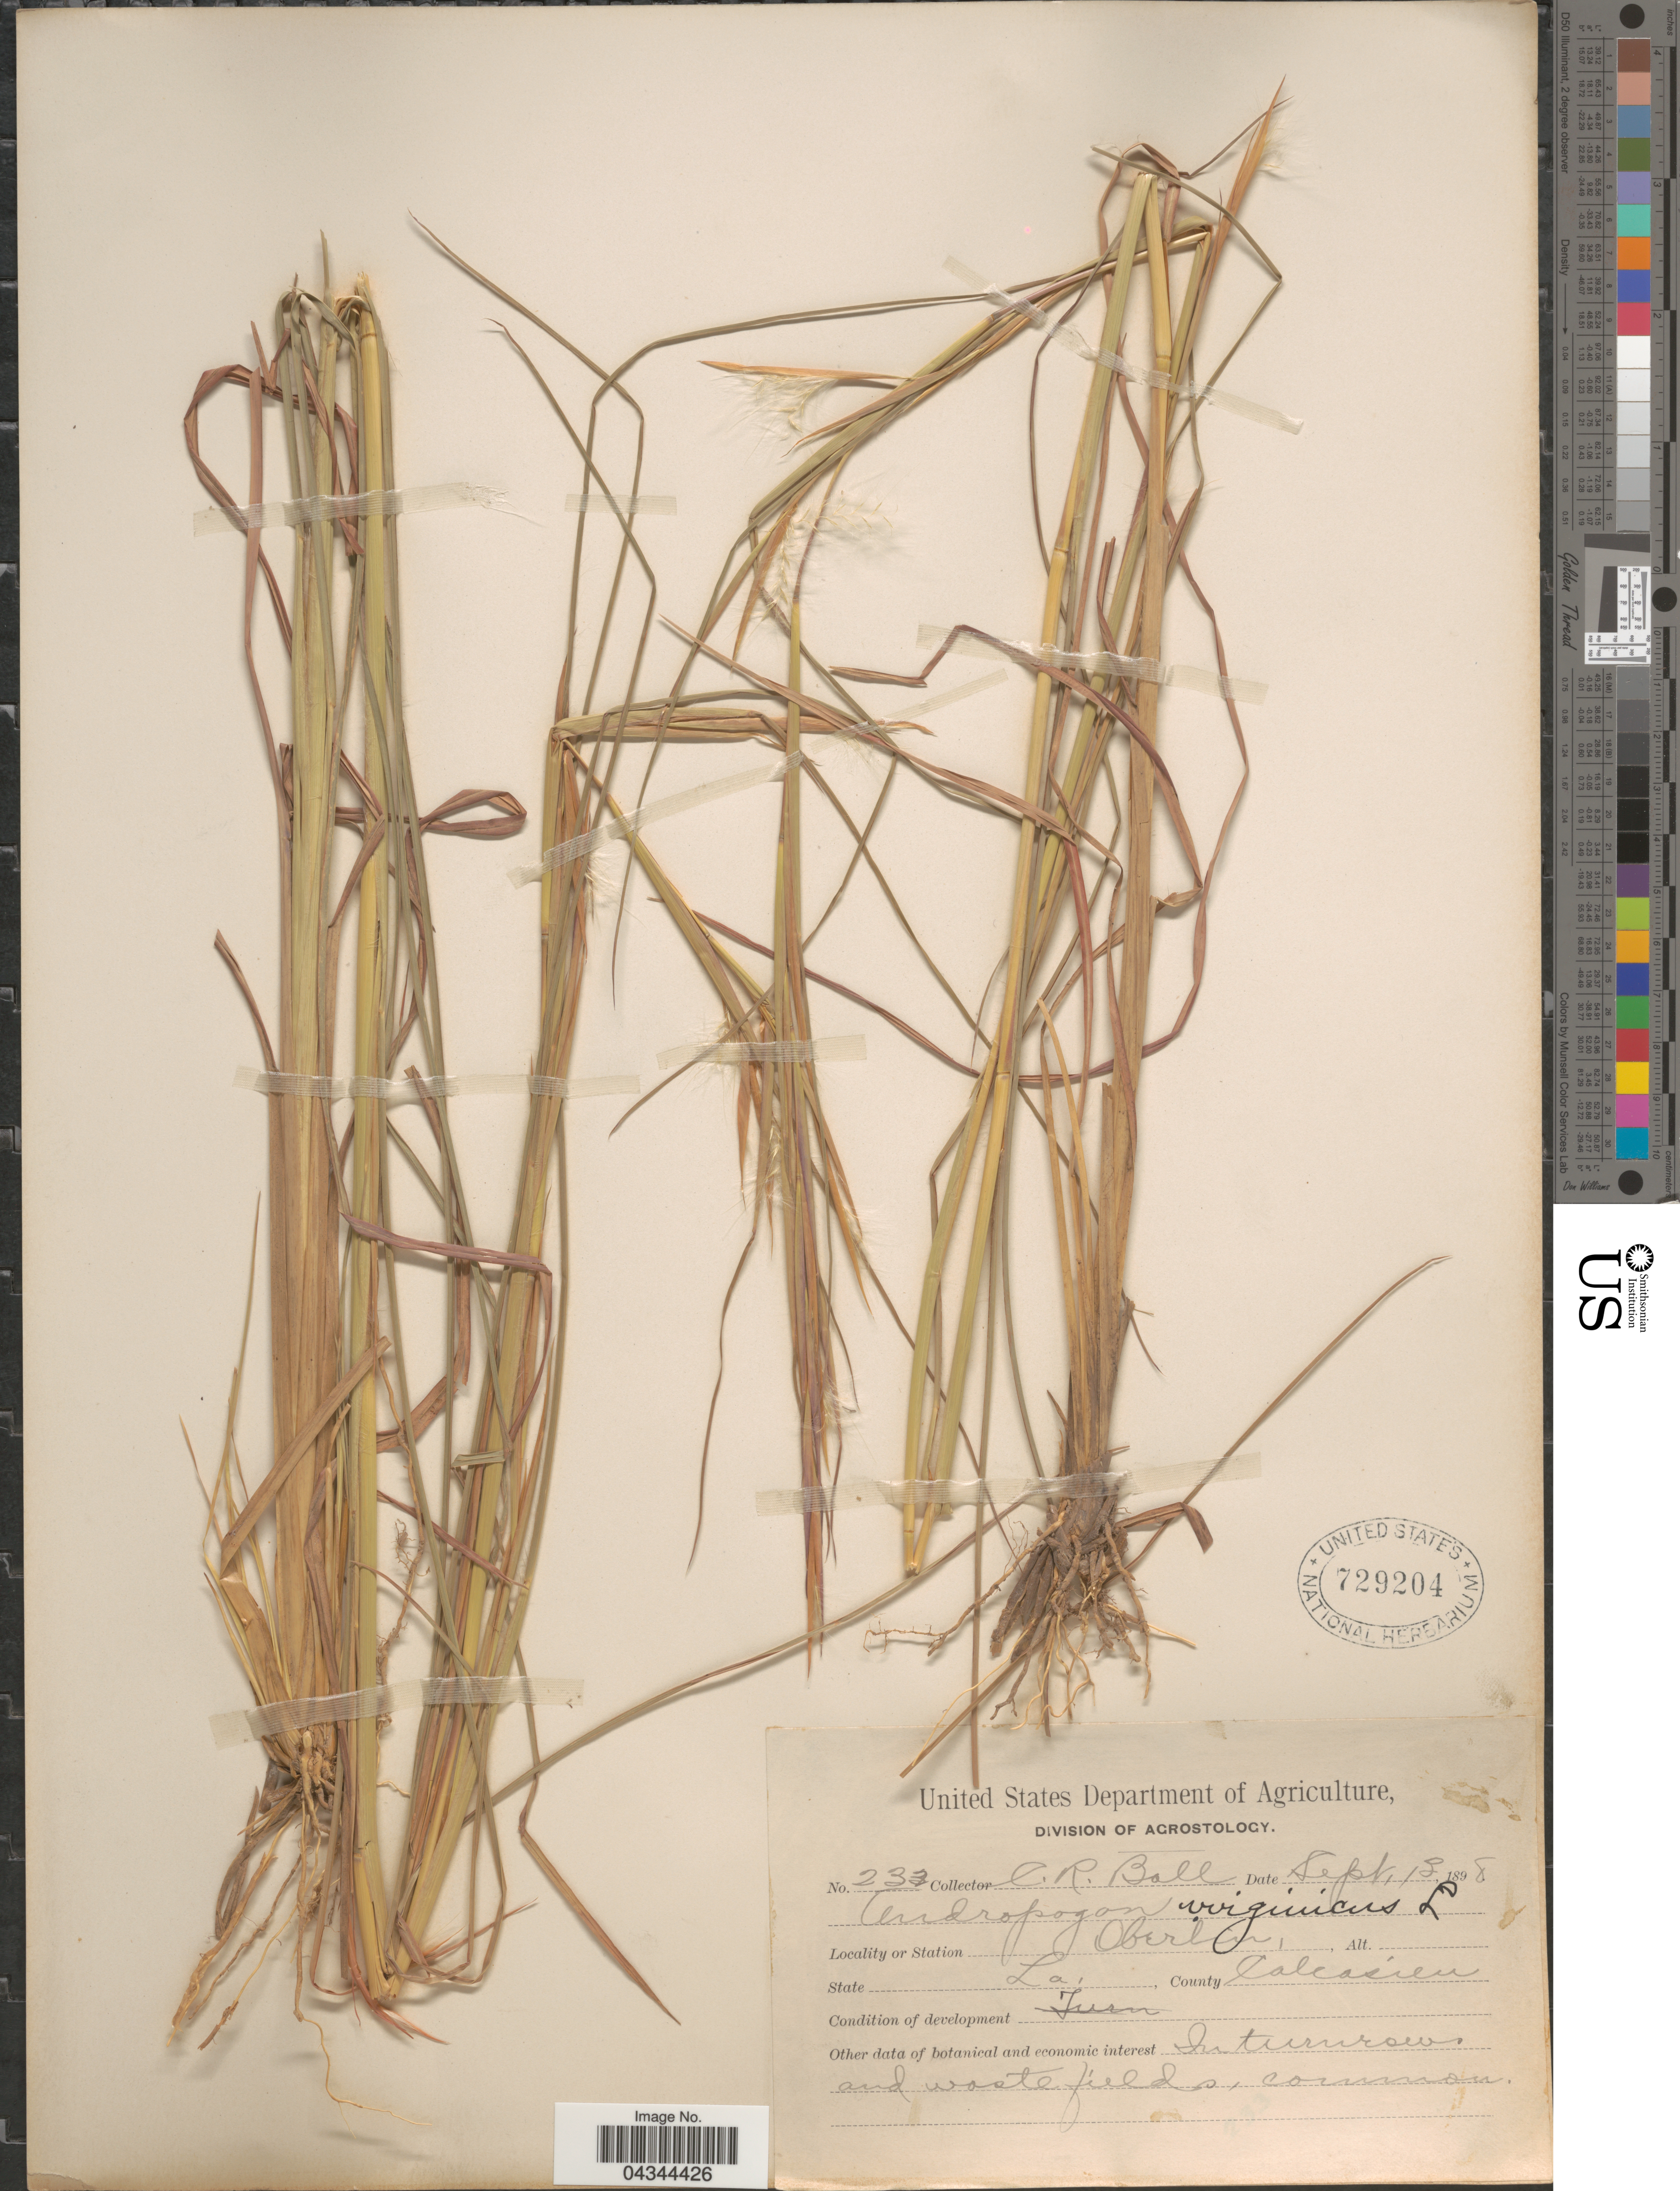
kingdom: Plantae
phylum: Tracheophyta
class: Liliopsida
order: Poales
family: Poaceae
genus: Andropogon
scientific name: Andropogon virginicus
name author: L.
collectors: C. R. Ball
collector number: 233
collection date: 1898-09-13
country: United States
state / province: Louisiana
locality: Station Oberlin. County Calcasieu.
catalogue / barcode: US 729204